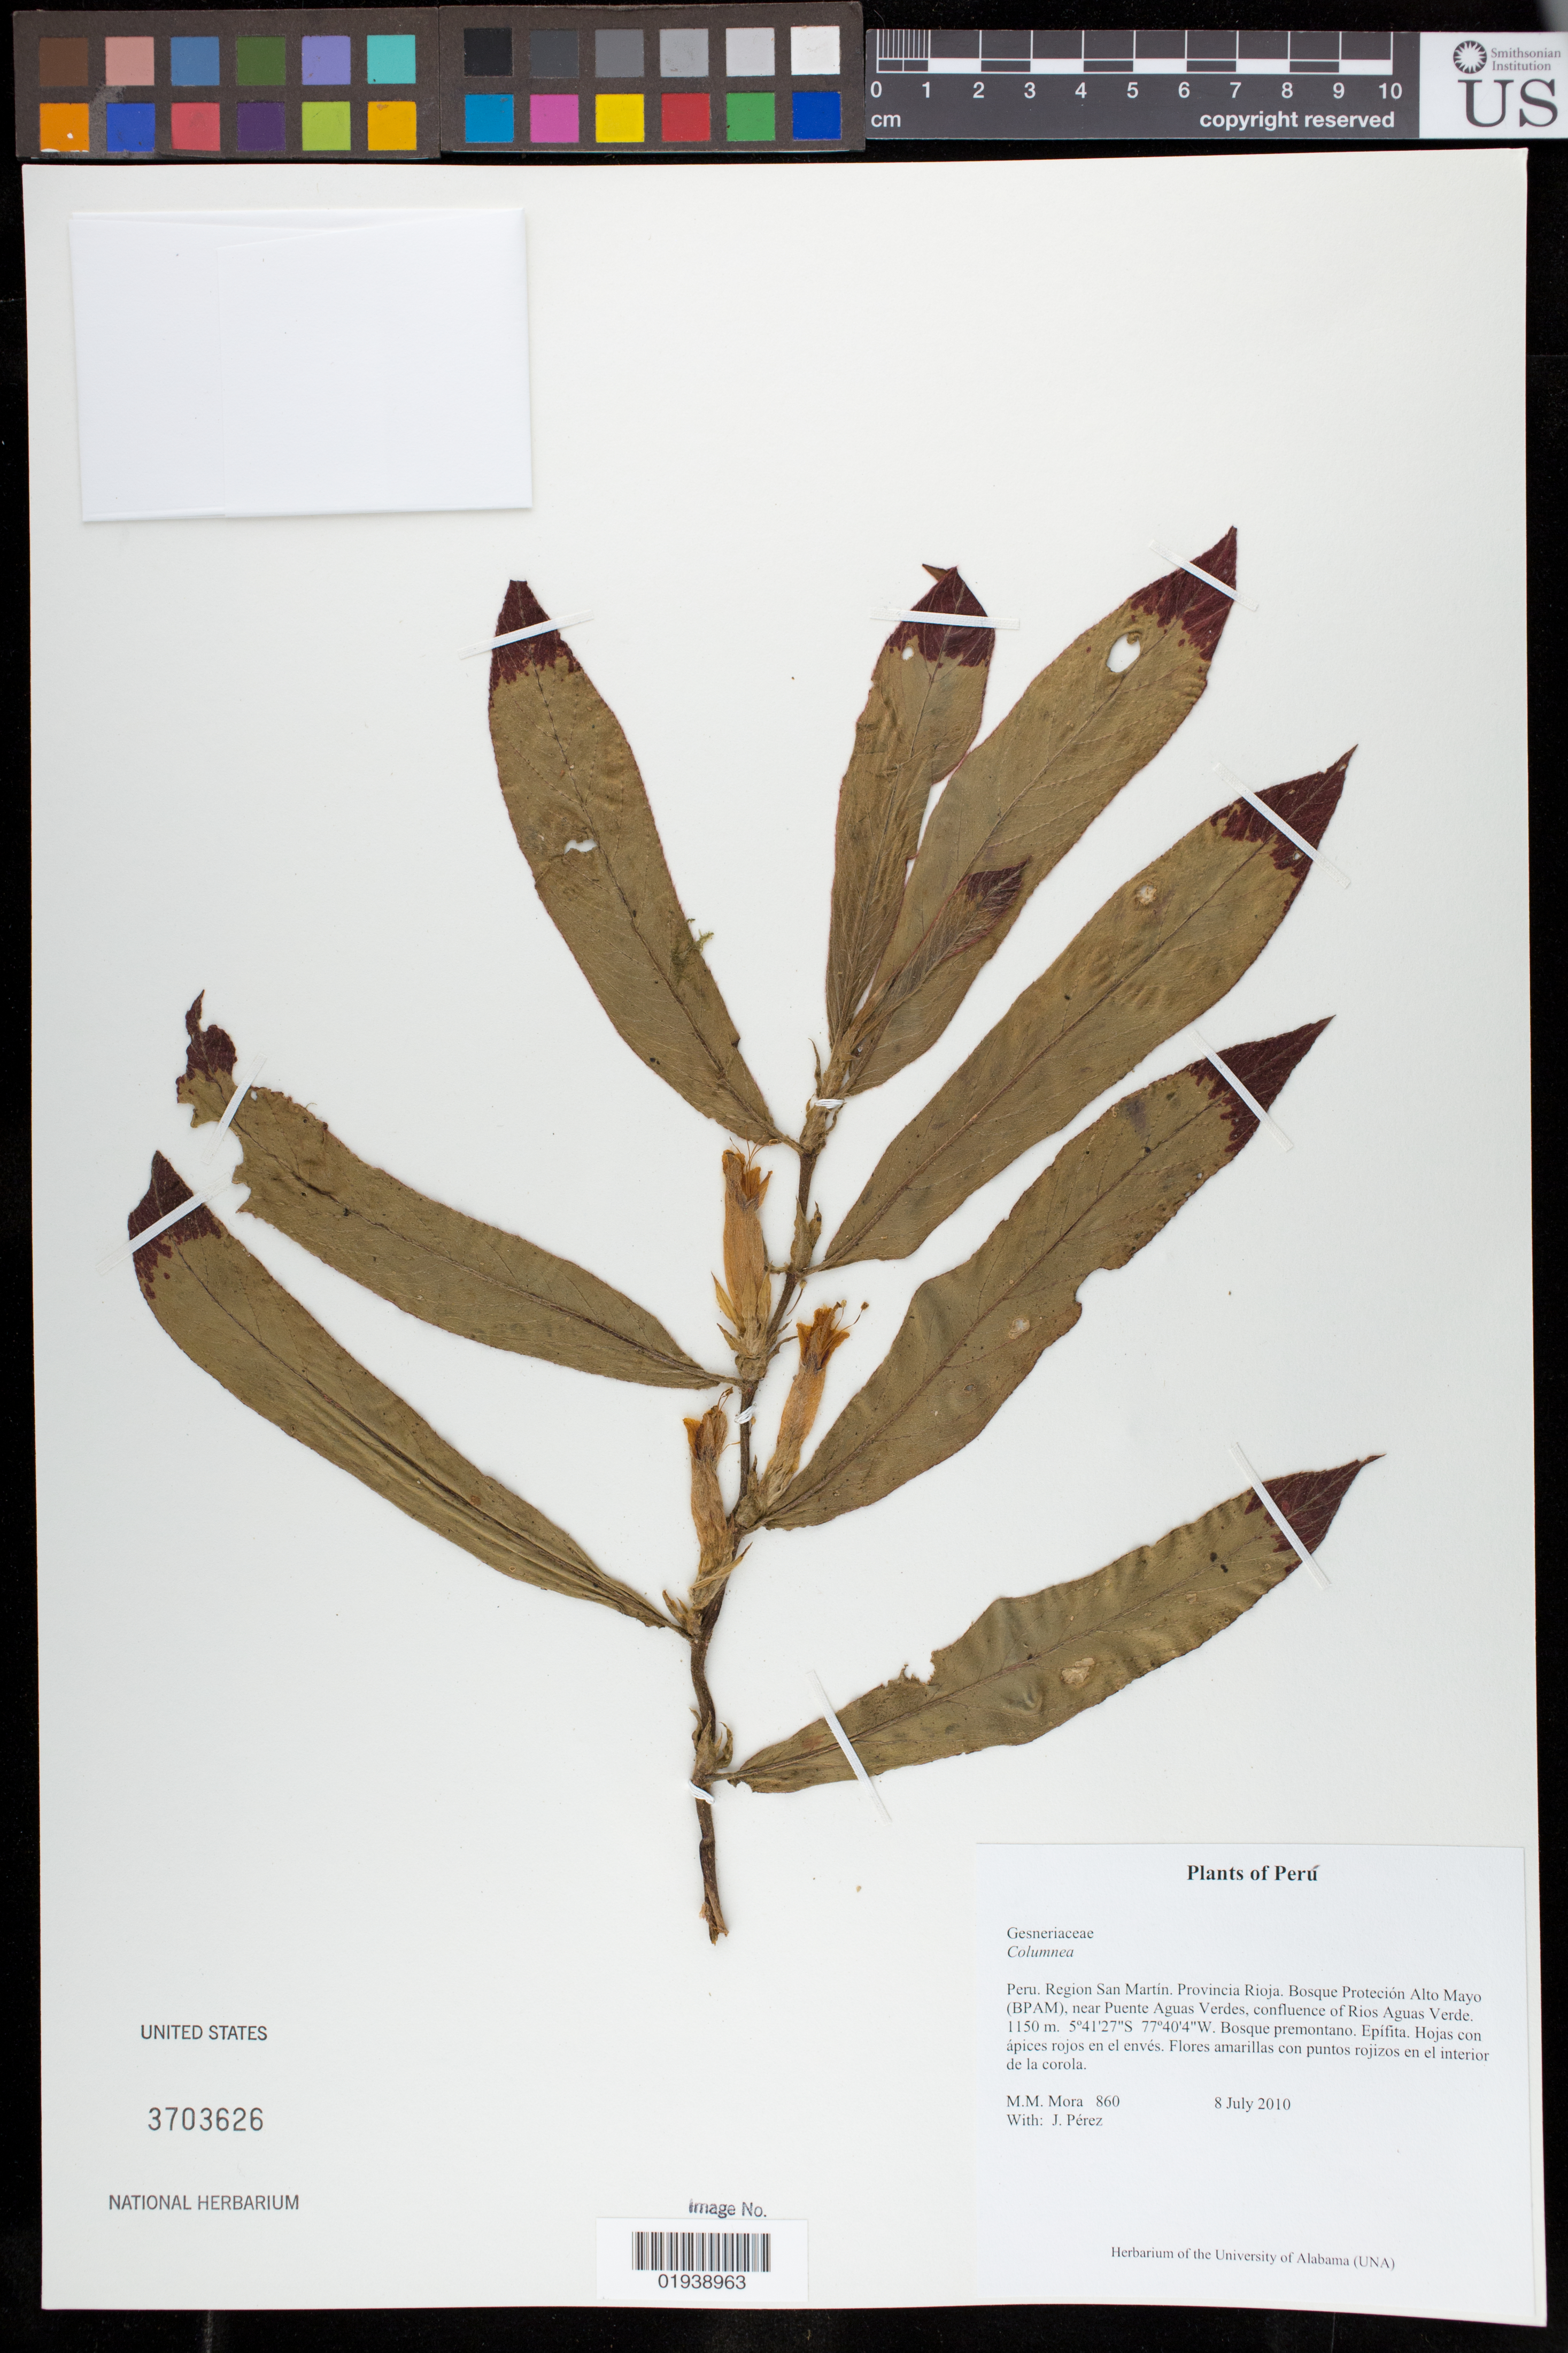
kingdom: Plantae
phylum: Tracheophyta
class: Magnoliopsida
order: Lamiales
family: Gesneriaceae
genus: Columnea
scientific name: Columnea sp.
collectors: M. M. Mora & J. Perez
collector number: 860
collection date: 2010-07-08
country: Peru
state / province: San Martín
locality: Provincia Rioja. Bosque Protecion Alto Mayo (BPAM) near Puente Aguas Verdes, confluence of Rios A.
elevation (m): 1150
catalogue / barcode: US 3703626